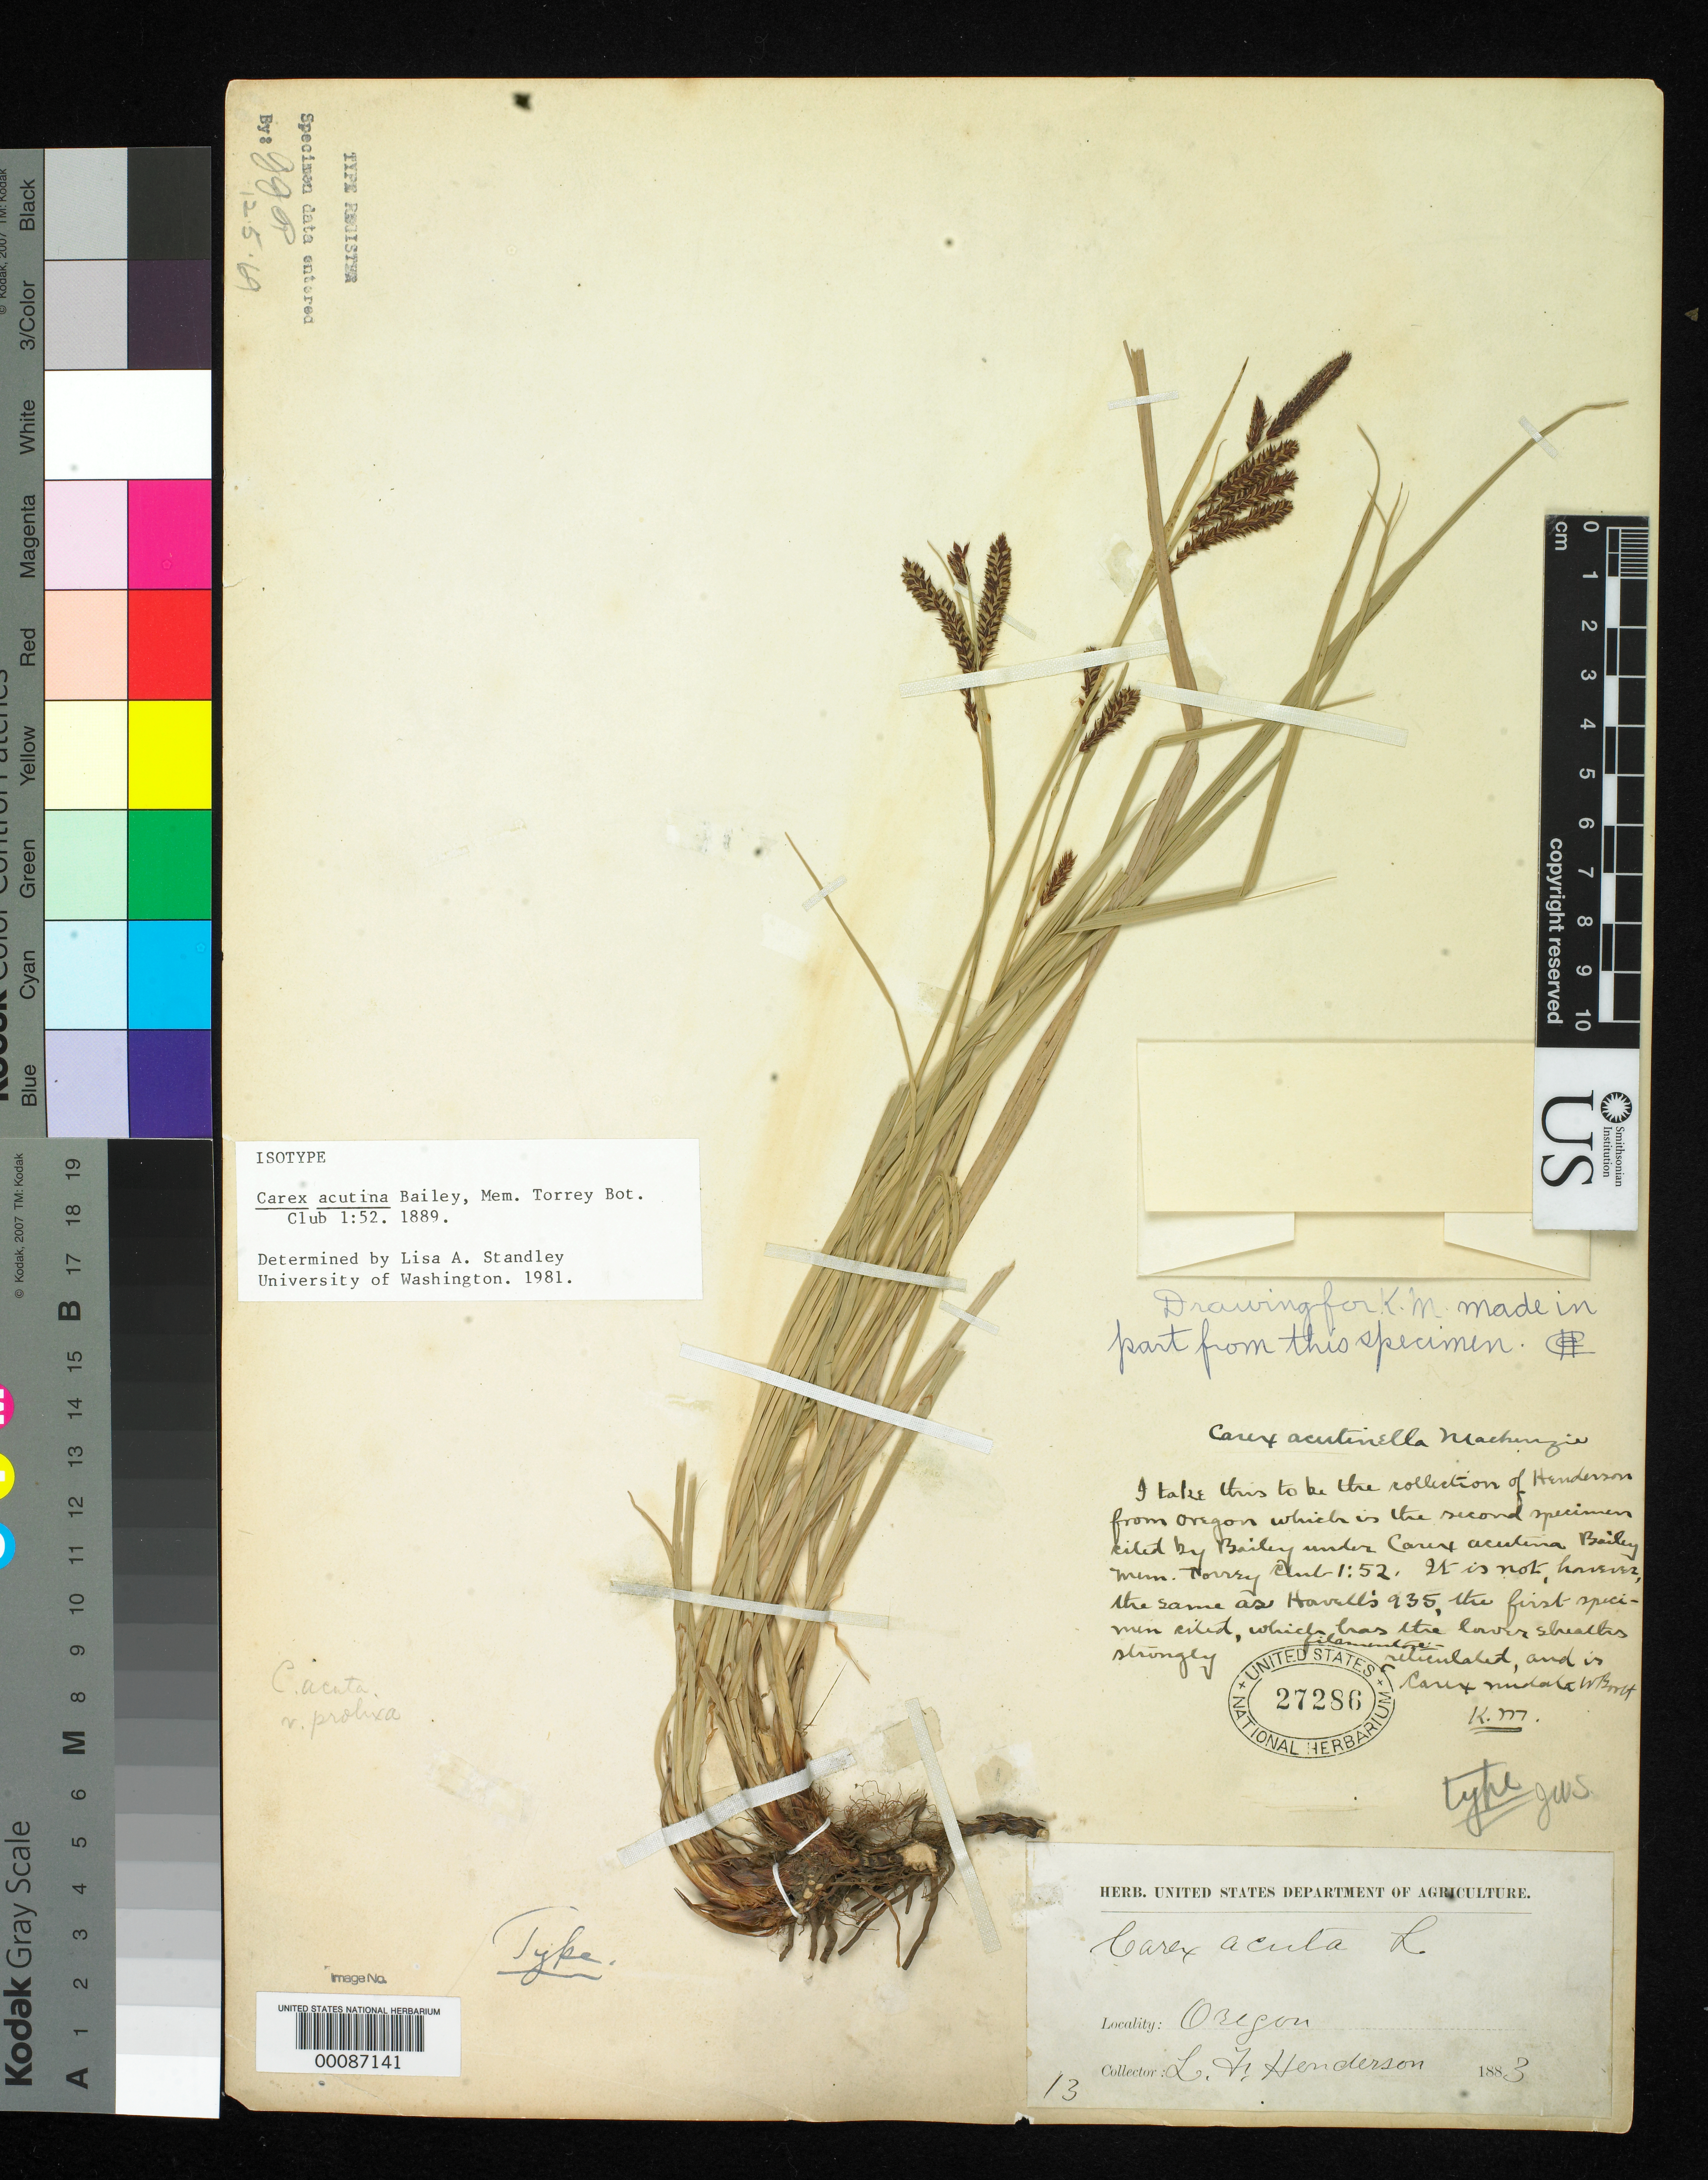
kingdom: Plantae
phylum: Tracheophyta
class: Liliopsida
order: Poales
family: Cyperaceae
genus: Carex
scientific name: Carex acutinella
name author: Mack.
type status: Holotype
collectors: L. F. Henderson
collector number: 13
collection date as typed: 1883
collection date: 1883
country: United States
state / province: Oregon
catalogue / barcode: US 27286